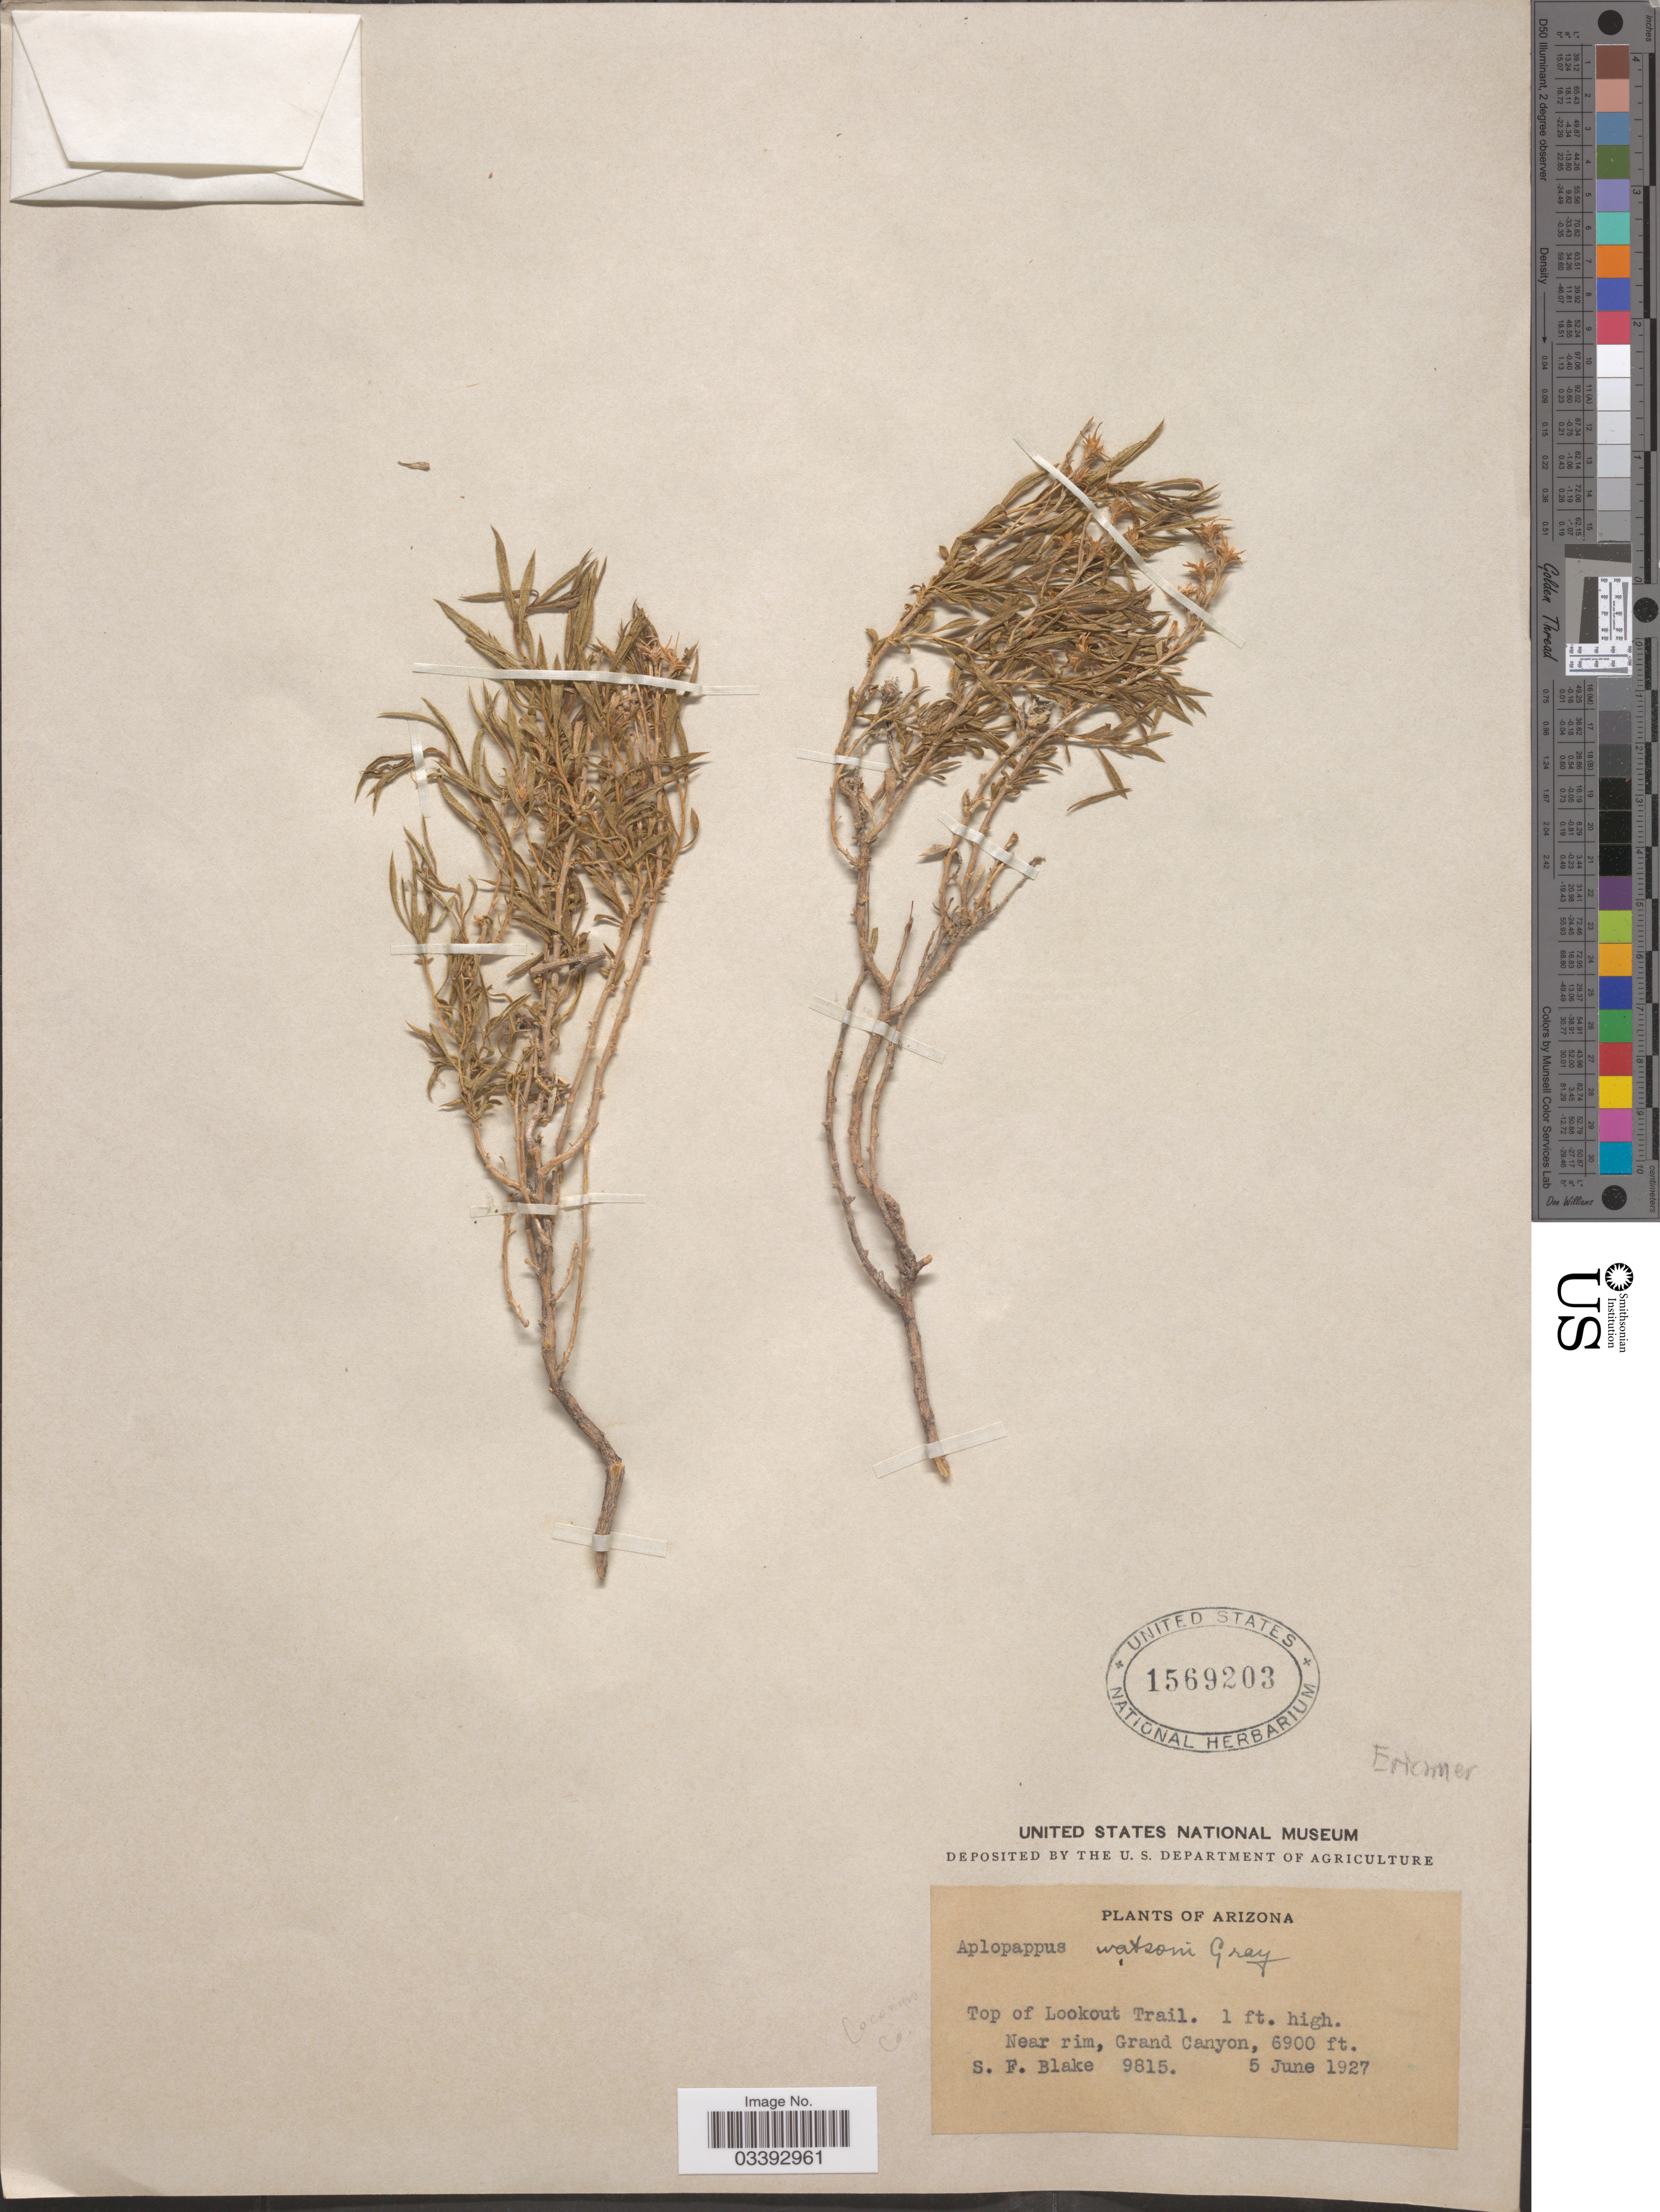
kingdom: Plantae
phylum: Tracheophyta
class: Magnoliopsida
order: Asterales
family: Asteraceae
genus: Ericameria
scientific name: Ericameria watsonii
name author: (A. Gray) G.L. Nesom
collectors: S. Blake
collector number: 9815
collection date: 1927-06-05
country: United States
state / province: Arizona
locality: Top of Lookout Trail. Near rim, Grand Canyon. Coconino Co.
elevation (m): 2103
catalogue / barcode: US 1569203